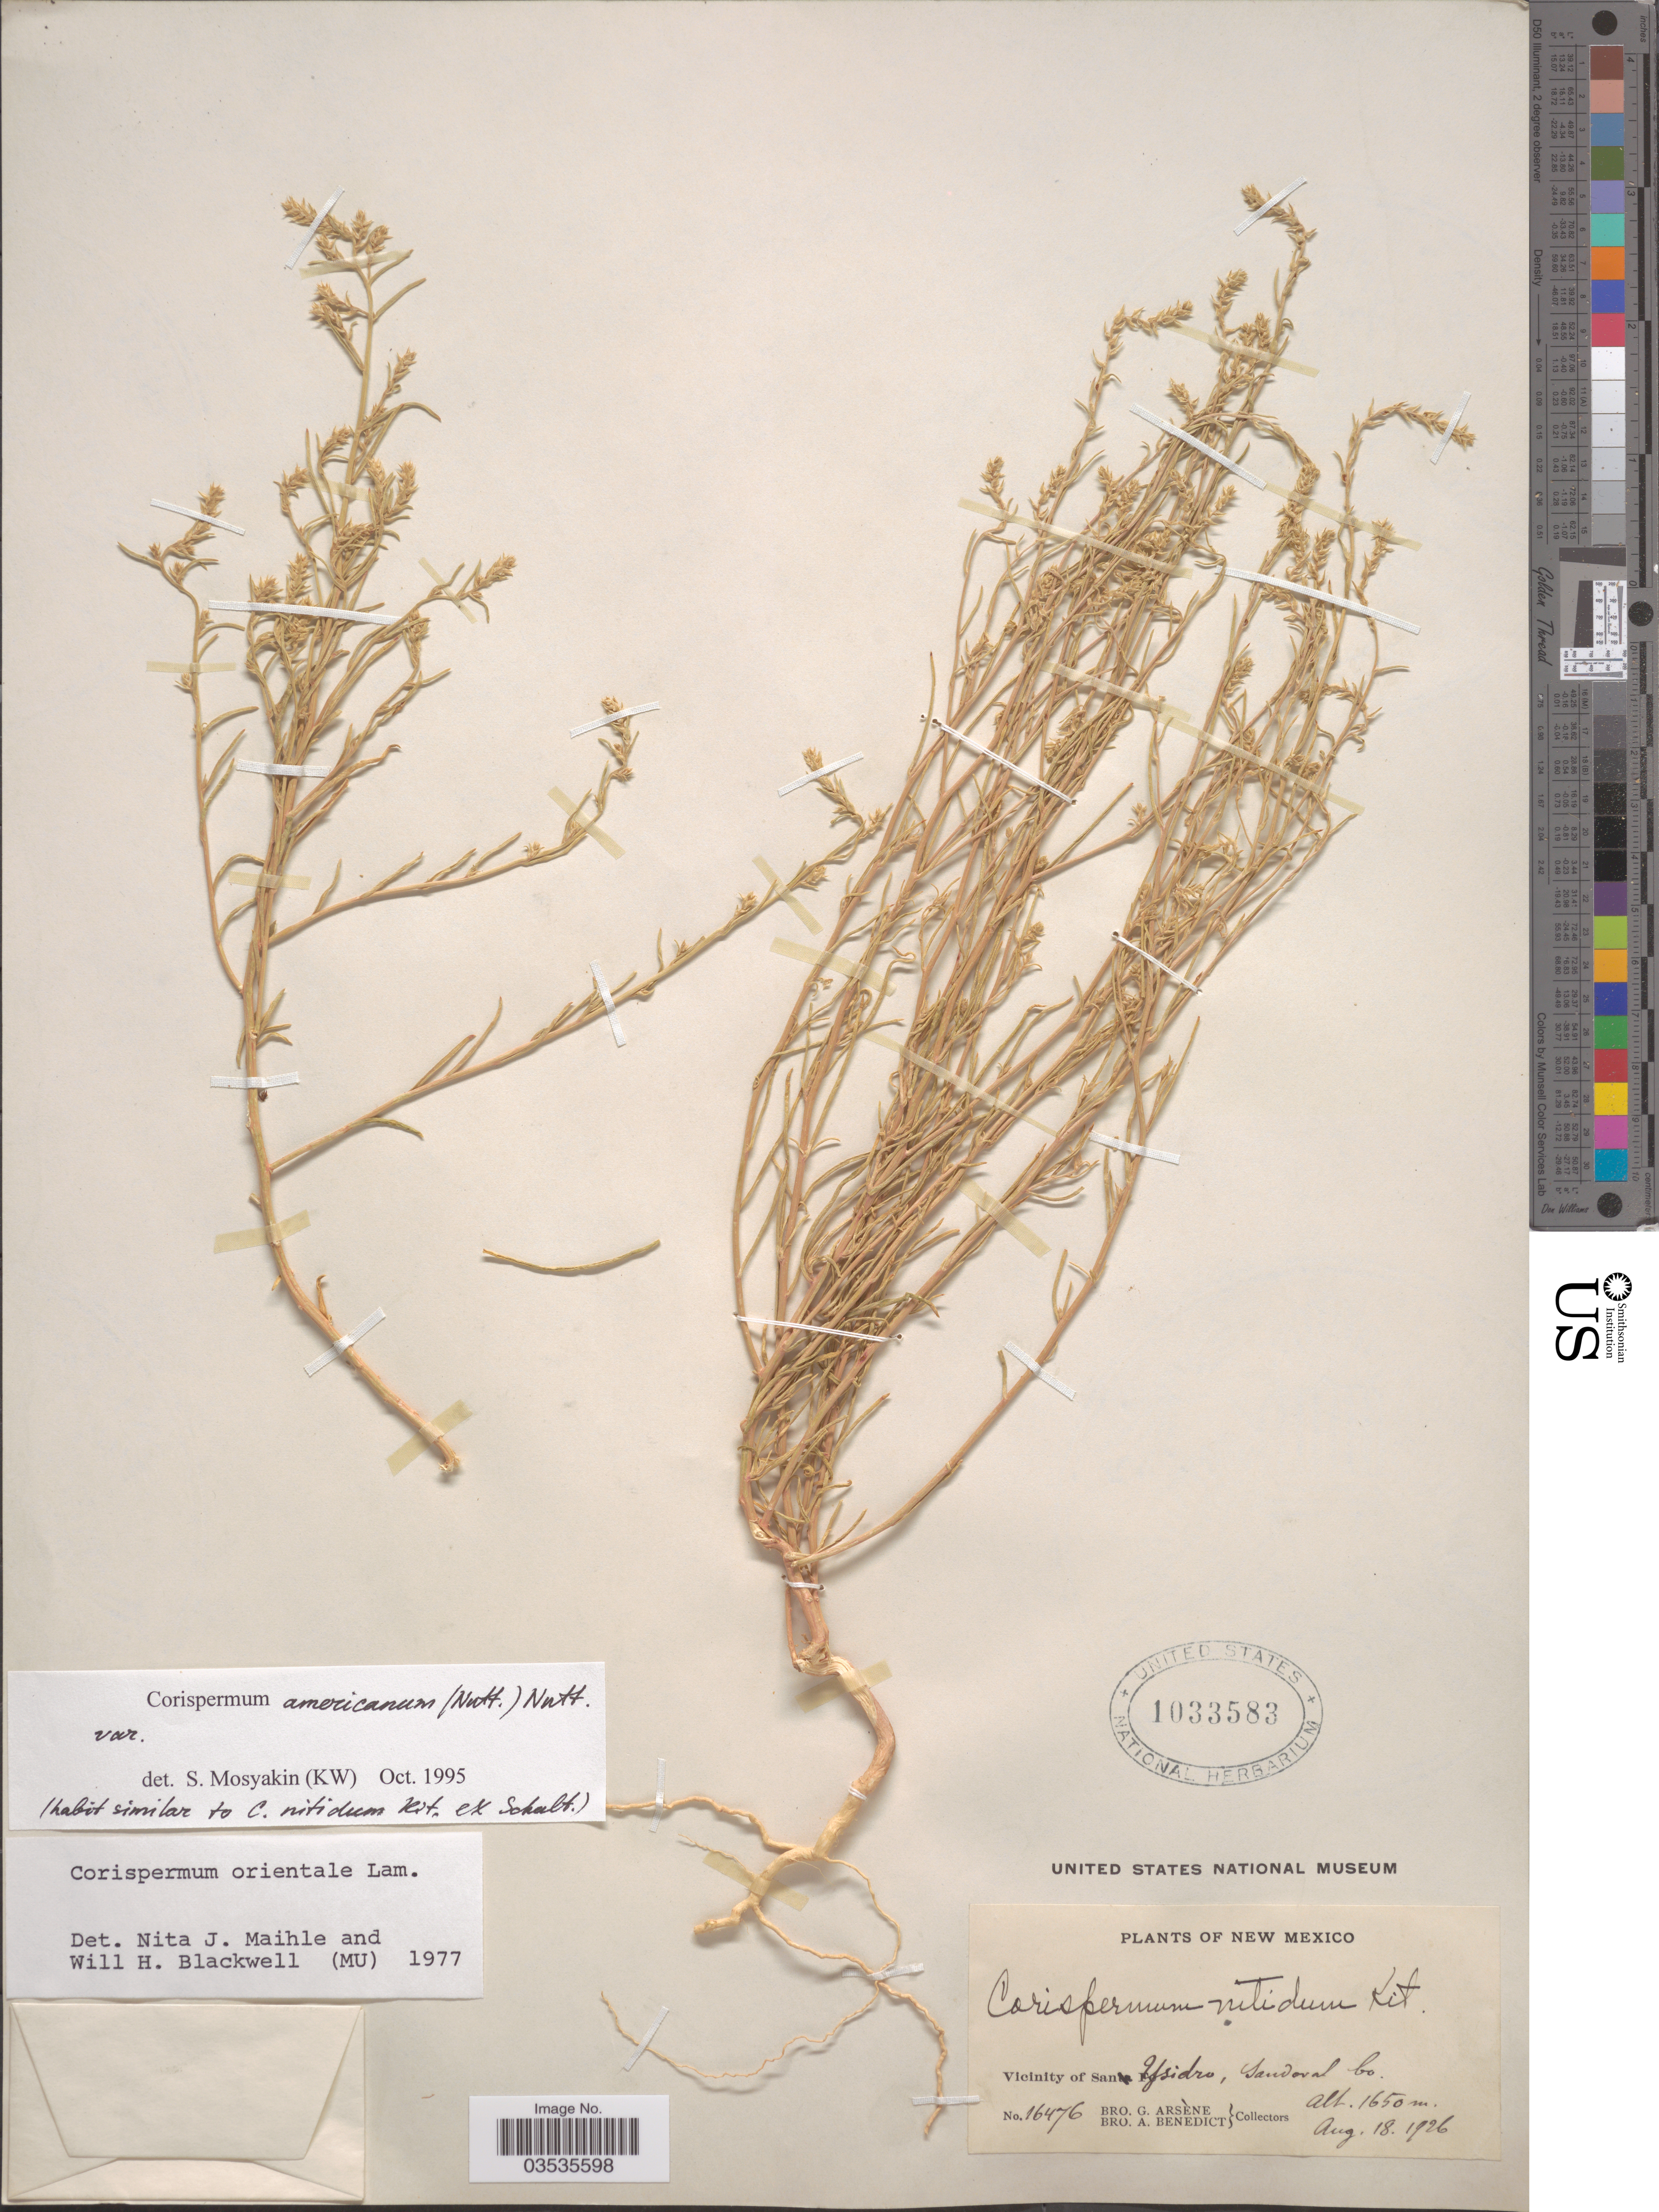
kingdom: Plantae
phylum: Tracheophyta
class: Magnoliopsida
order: Caryophyllales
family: Amaranthaceae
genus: Corispermum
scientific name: Corispermum americanum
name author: (Nutt.) Nutt.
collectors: Bro. G. Arsène & Bro. A. Benedict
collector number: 16476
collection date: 1926-08-18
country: United States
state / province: New Mexico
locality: Vicinity of San Ysidro, Sandoval Co.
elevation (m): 1650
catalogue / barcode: US 1033583